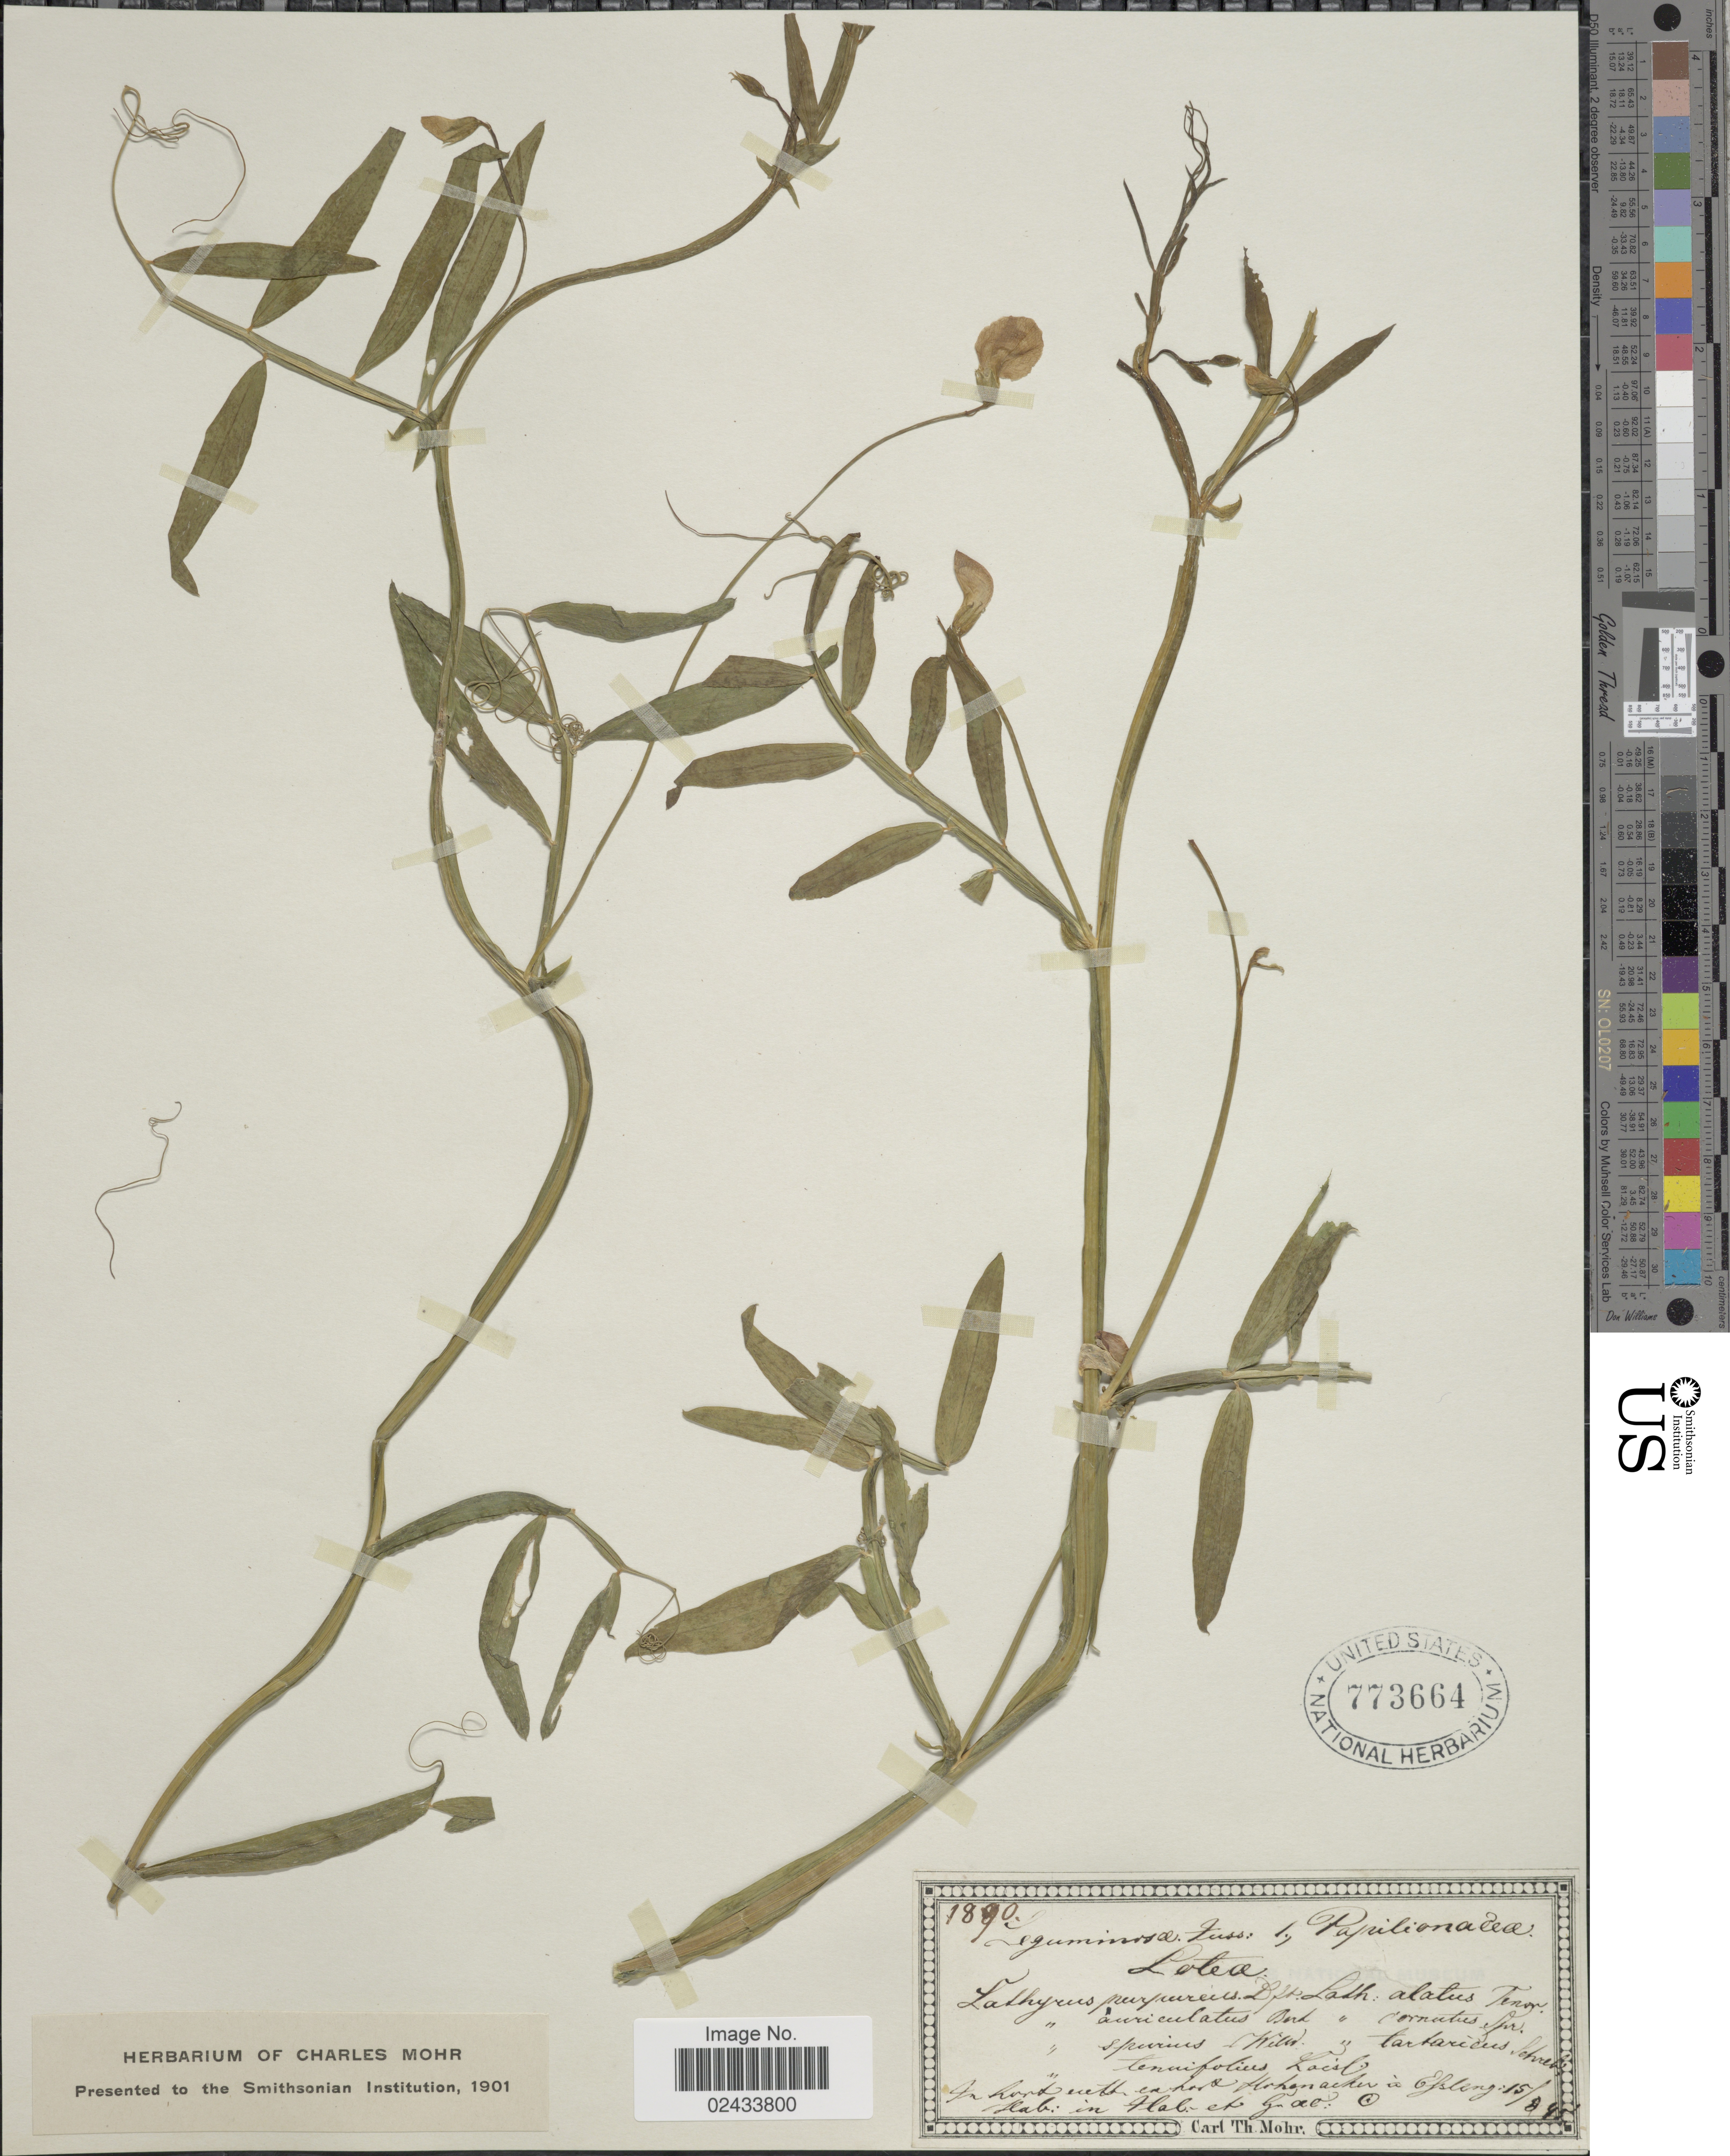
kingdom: Plantae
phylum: Tracheophyta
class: Magnoliopsida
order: Fabales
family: Fabaceae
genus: Lathyrus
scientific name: Lathyrus sp.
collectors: Mohr, C. T. (herbarium)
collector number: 1890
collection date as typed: Transcribed d/m/y: 15/8/45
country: Germany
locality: In hort with enhart Hohenacker Essling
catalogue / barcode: US 773664